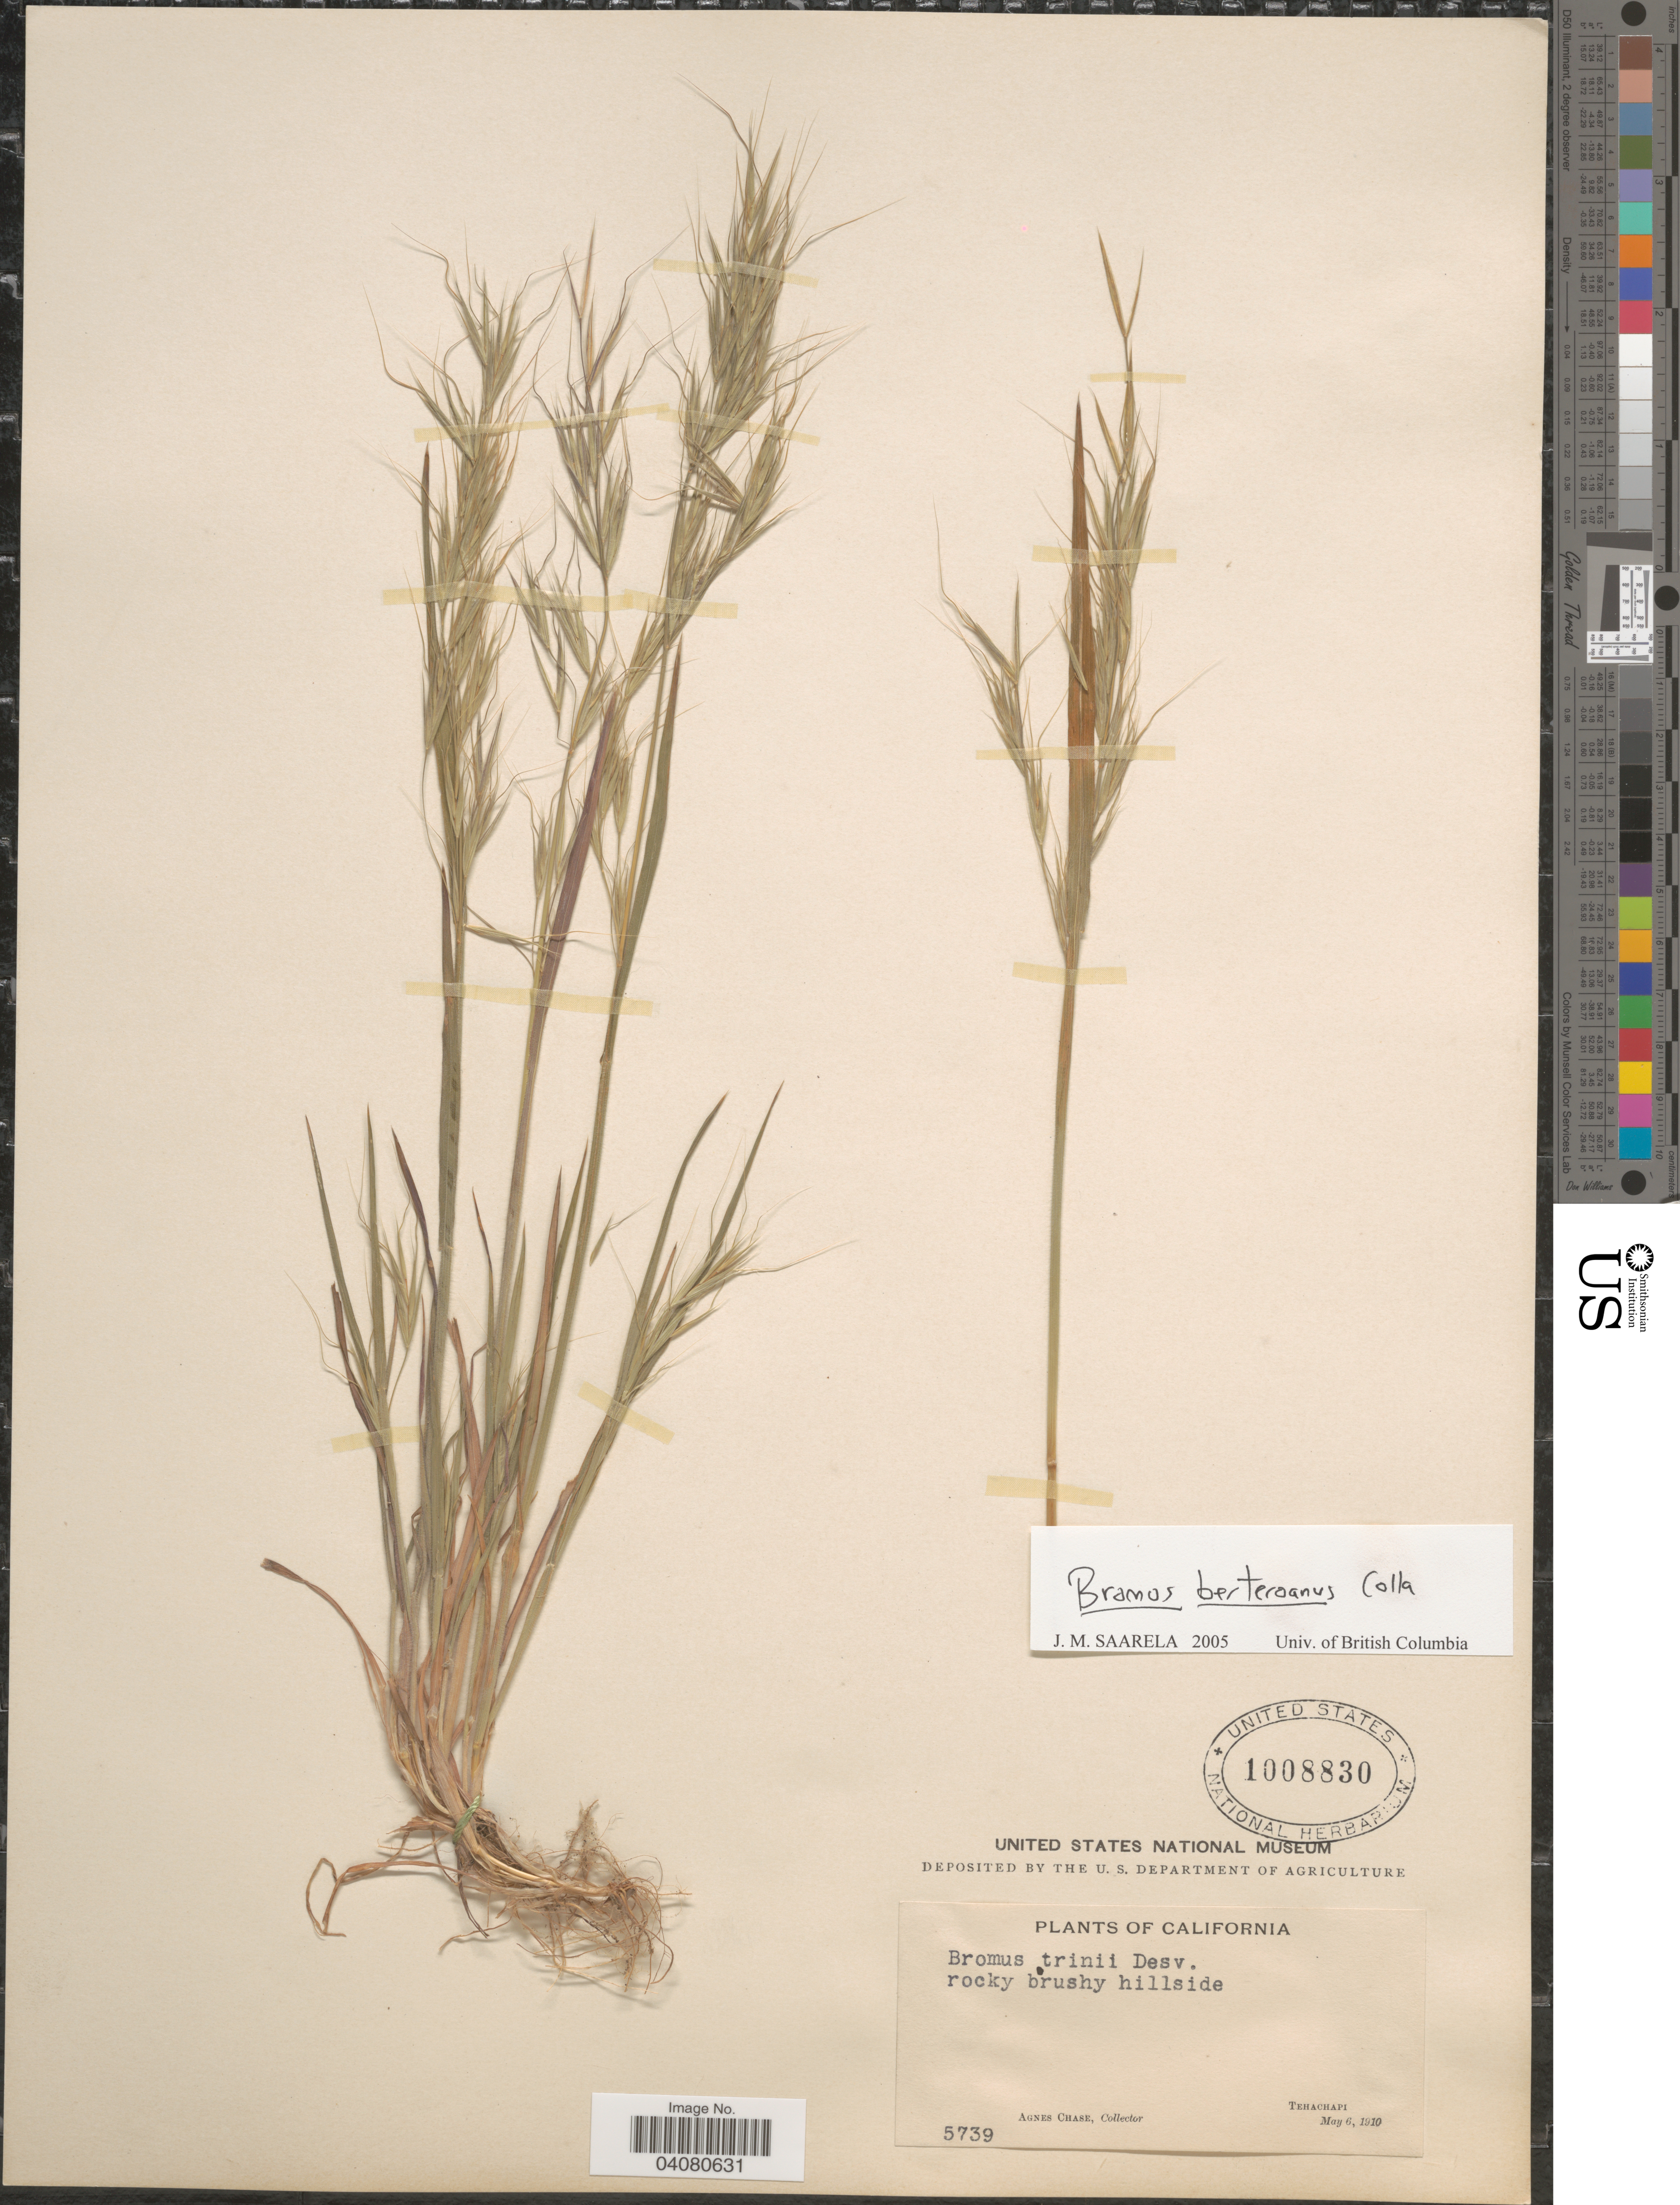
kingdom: Plantae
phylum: Tracheophyta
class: Liliopsida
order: Poales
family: Poaceae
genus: Bromus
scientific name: Bromus berteroanus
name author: Colla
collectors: A. Chase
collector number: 5739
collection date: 1910-05-06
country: United States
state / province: California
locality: Rocky brushy hillside. Tehachapi.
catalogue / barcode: US 1008830